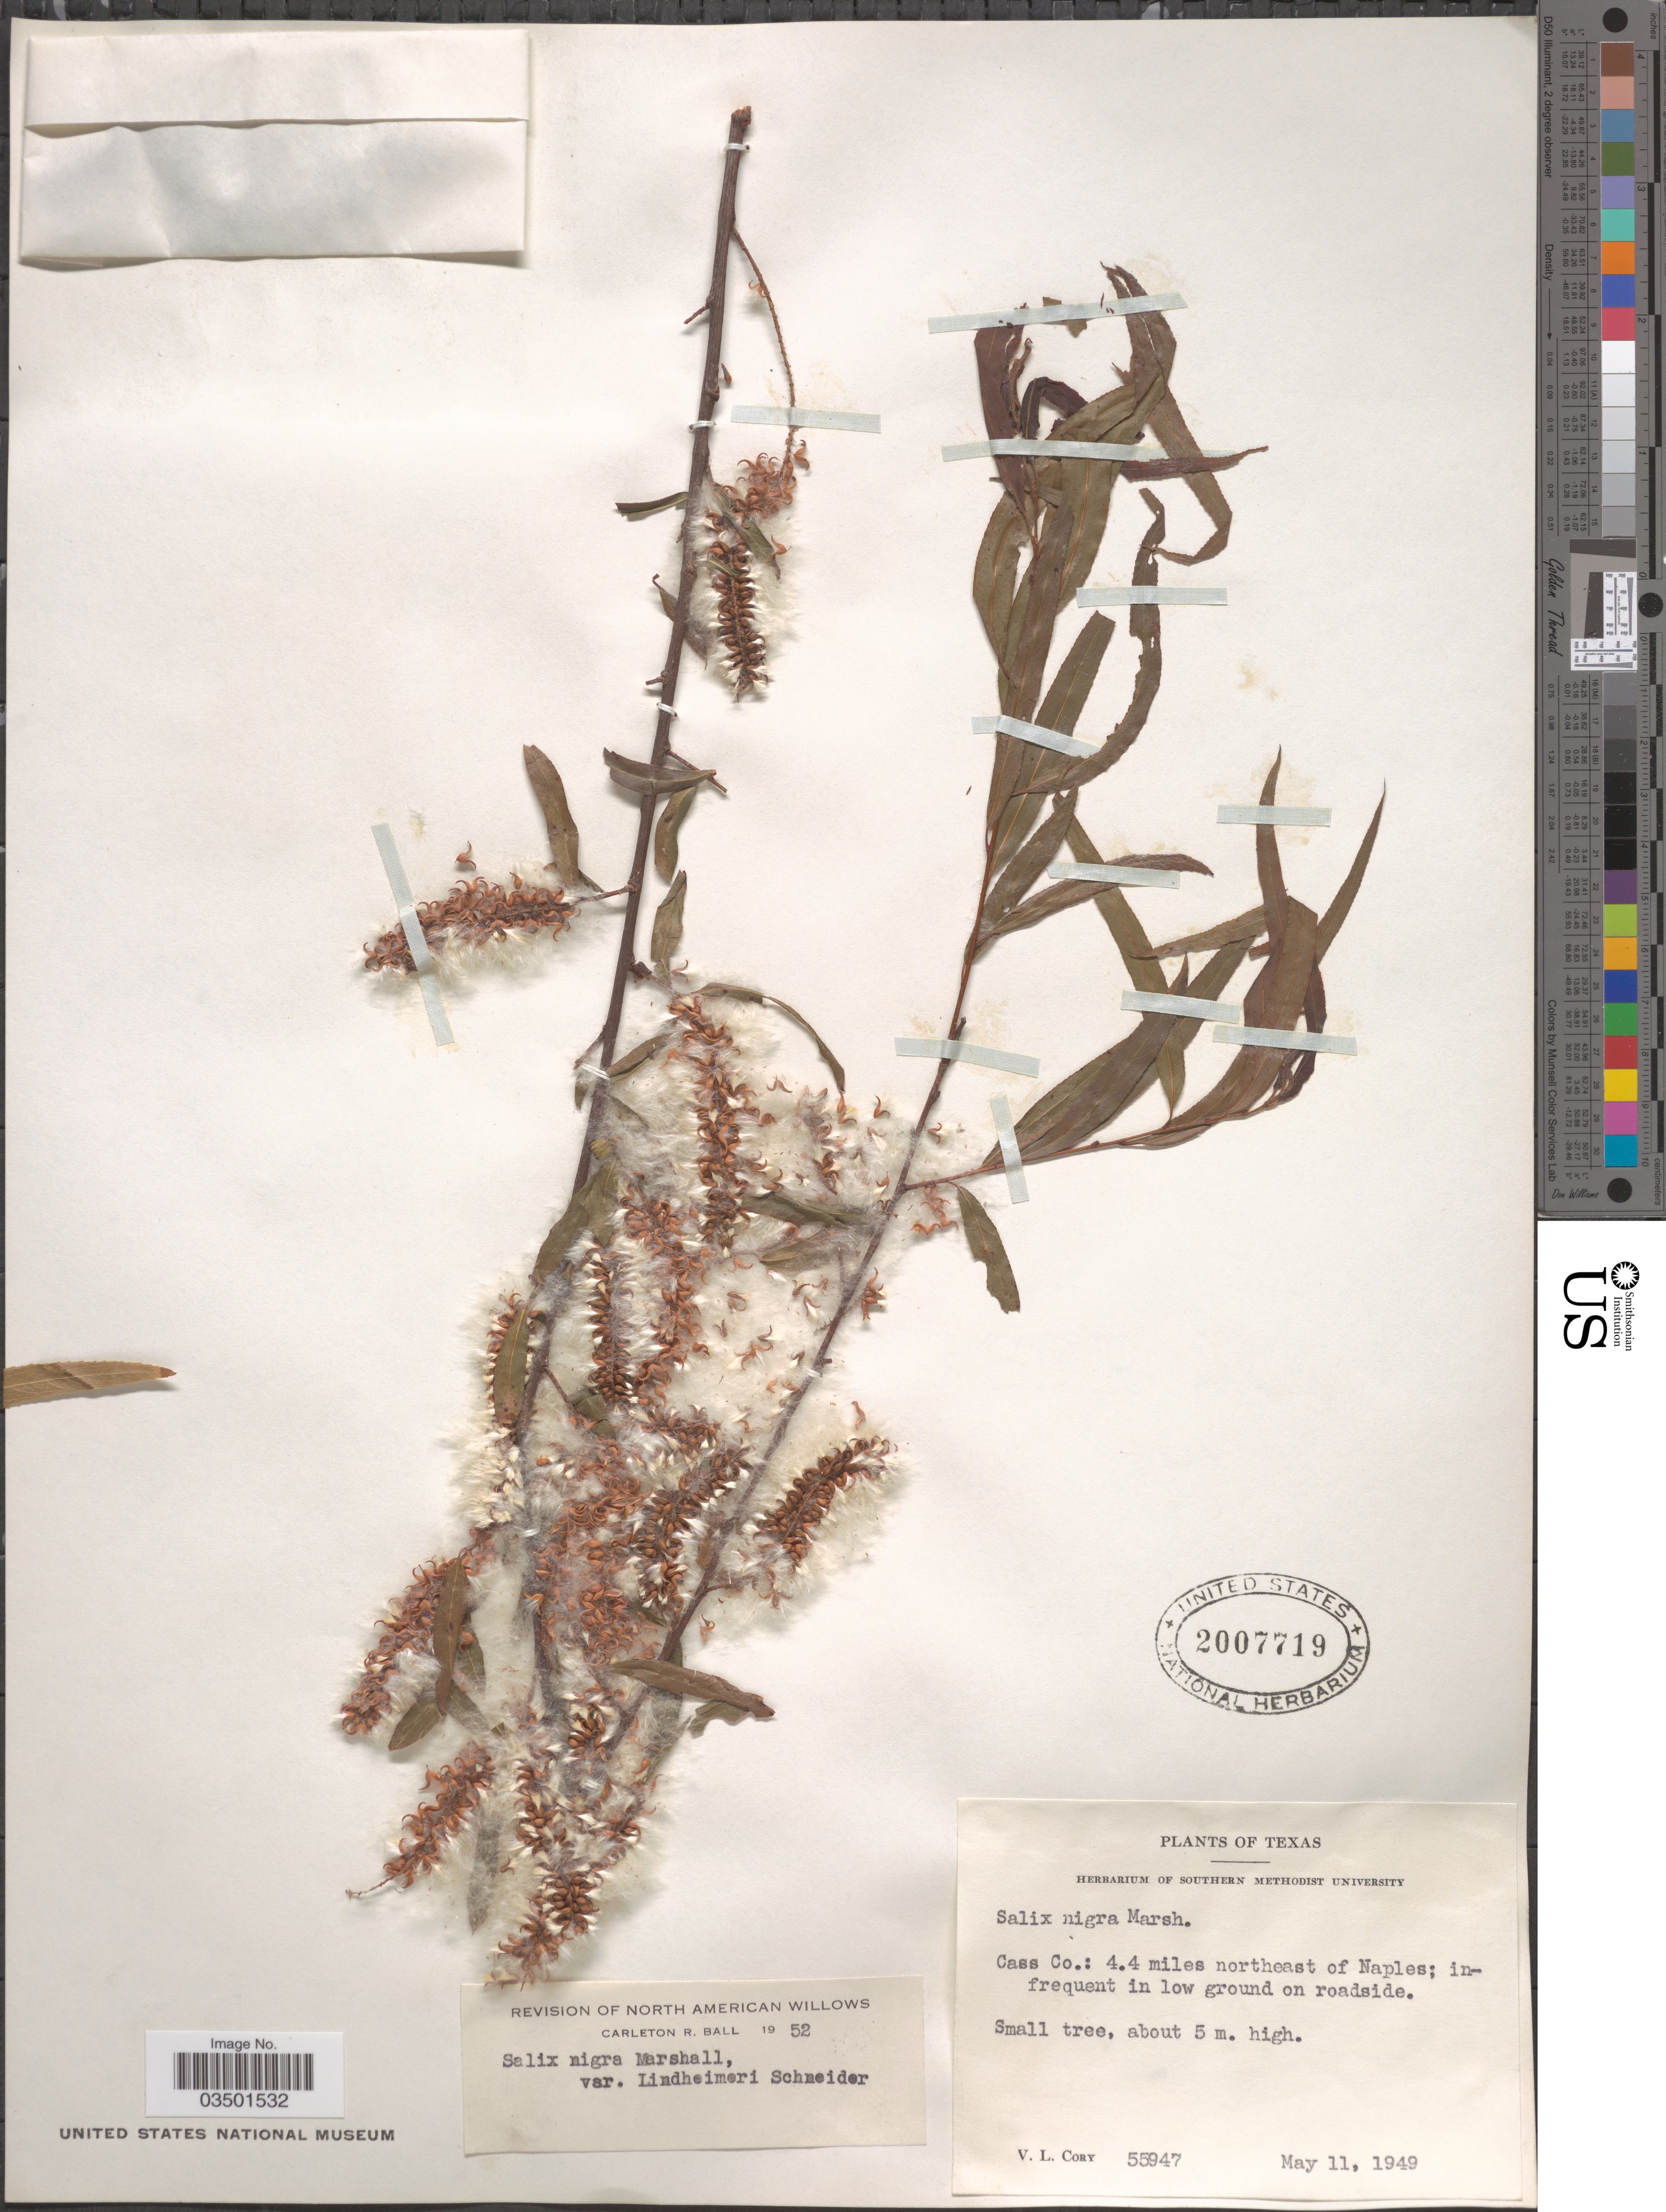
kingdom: Plantae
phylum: Tracheophyta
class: Magnoliopsida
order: Malpighiales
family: Salicaceae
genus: Salix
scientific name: Salix nigra var. lindheimeri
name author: C.K. Schneid.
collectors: V. Cory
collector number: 55947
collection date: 1949-05-11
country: United States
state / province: Texas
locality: Cass Co.: 4.4 miles northeast of Naples.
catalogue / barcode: US 2007719